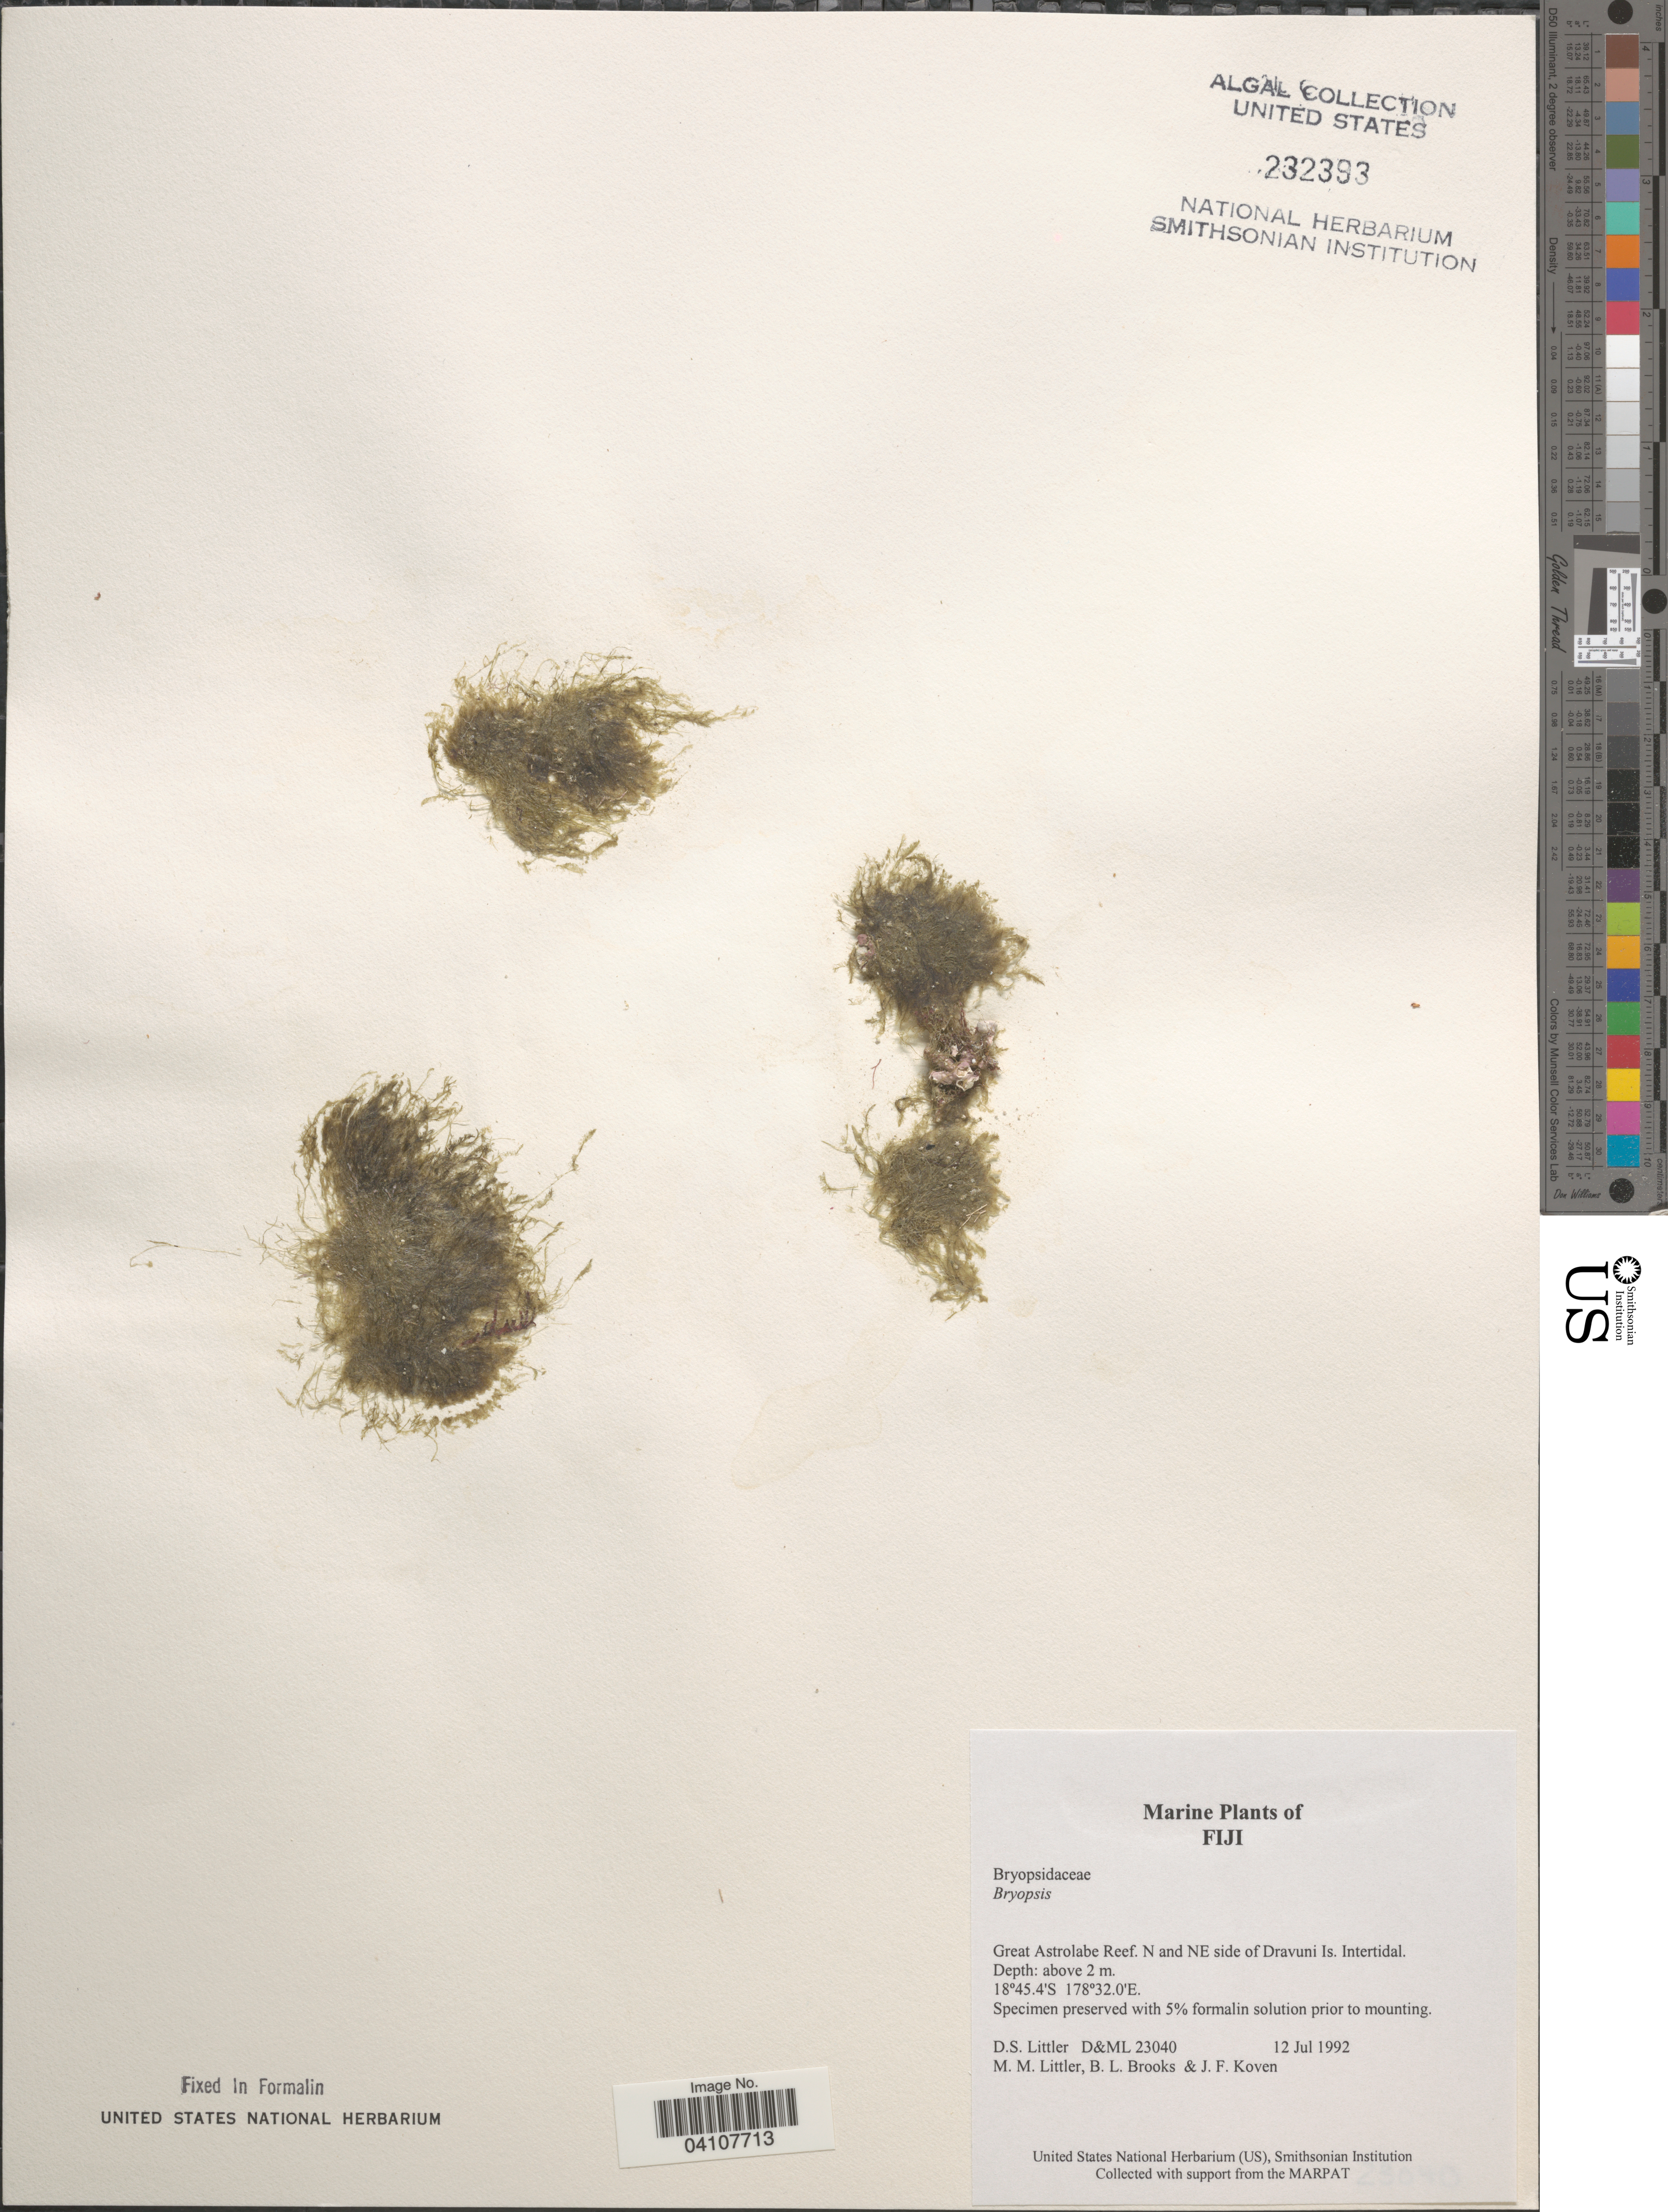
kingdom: Plantae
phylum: Chlorophyta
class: Ulvophyceae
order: Bryopsidales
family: Bryopsidaceae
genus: Bryopsis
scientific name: Bryopsis sp.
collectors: D. S. Littler, B. Brooks & J. Koven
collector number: D&ML23040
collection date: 1992-07-12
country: Fiji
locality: Great Astrolabe Reef. N and NE side of Dravuni Is. Intertidal.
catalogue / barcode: US 232393